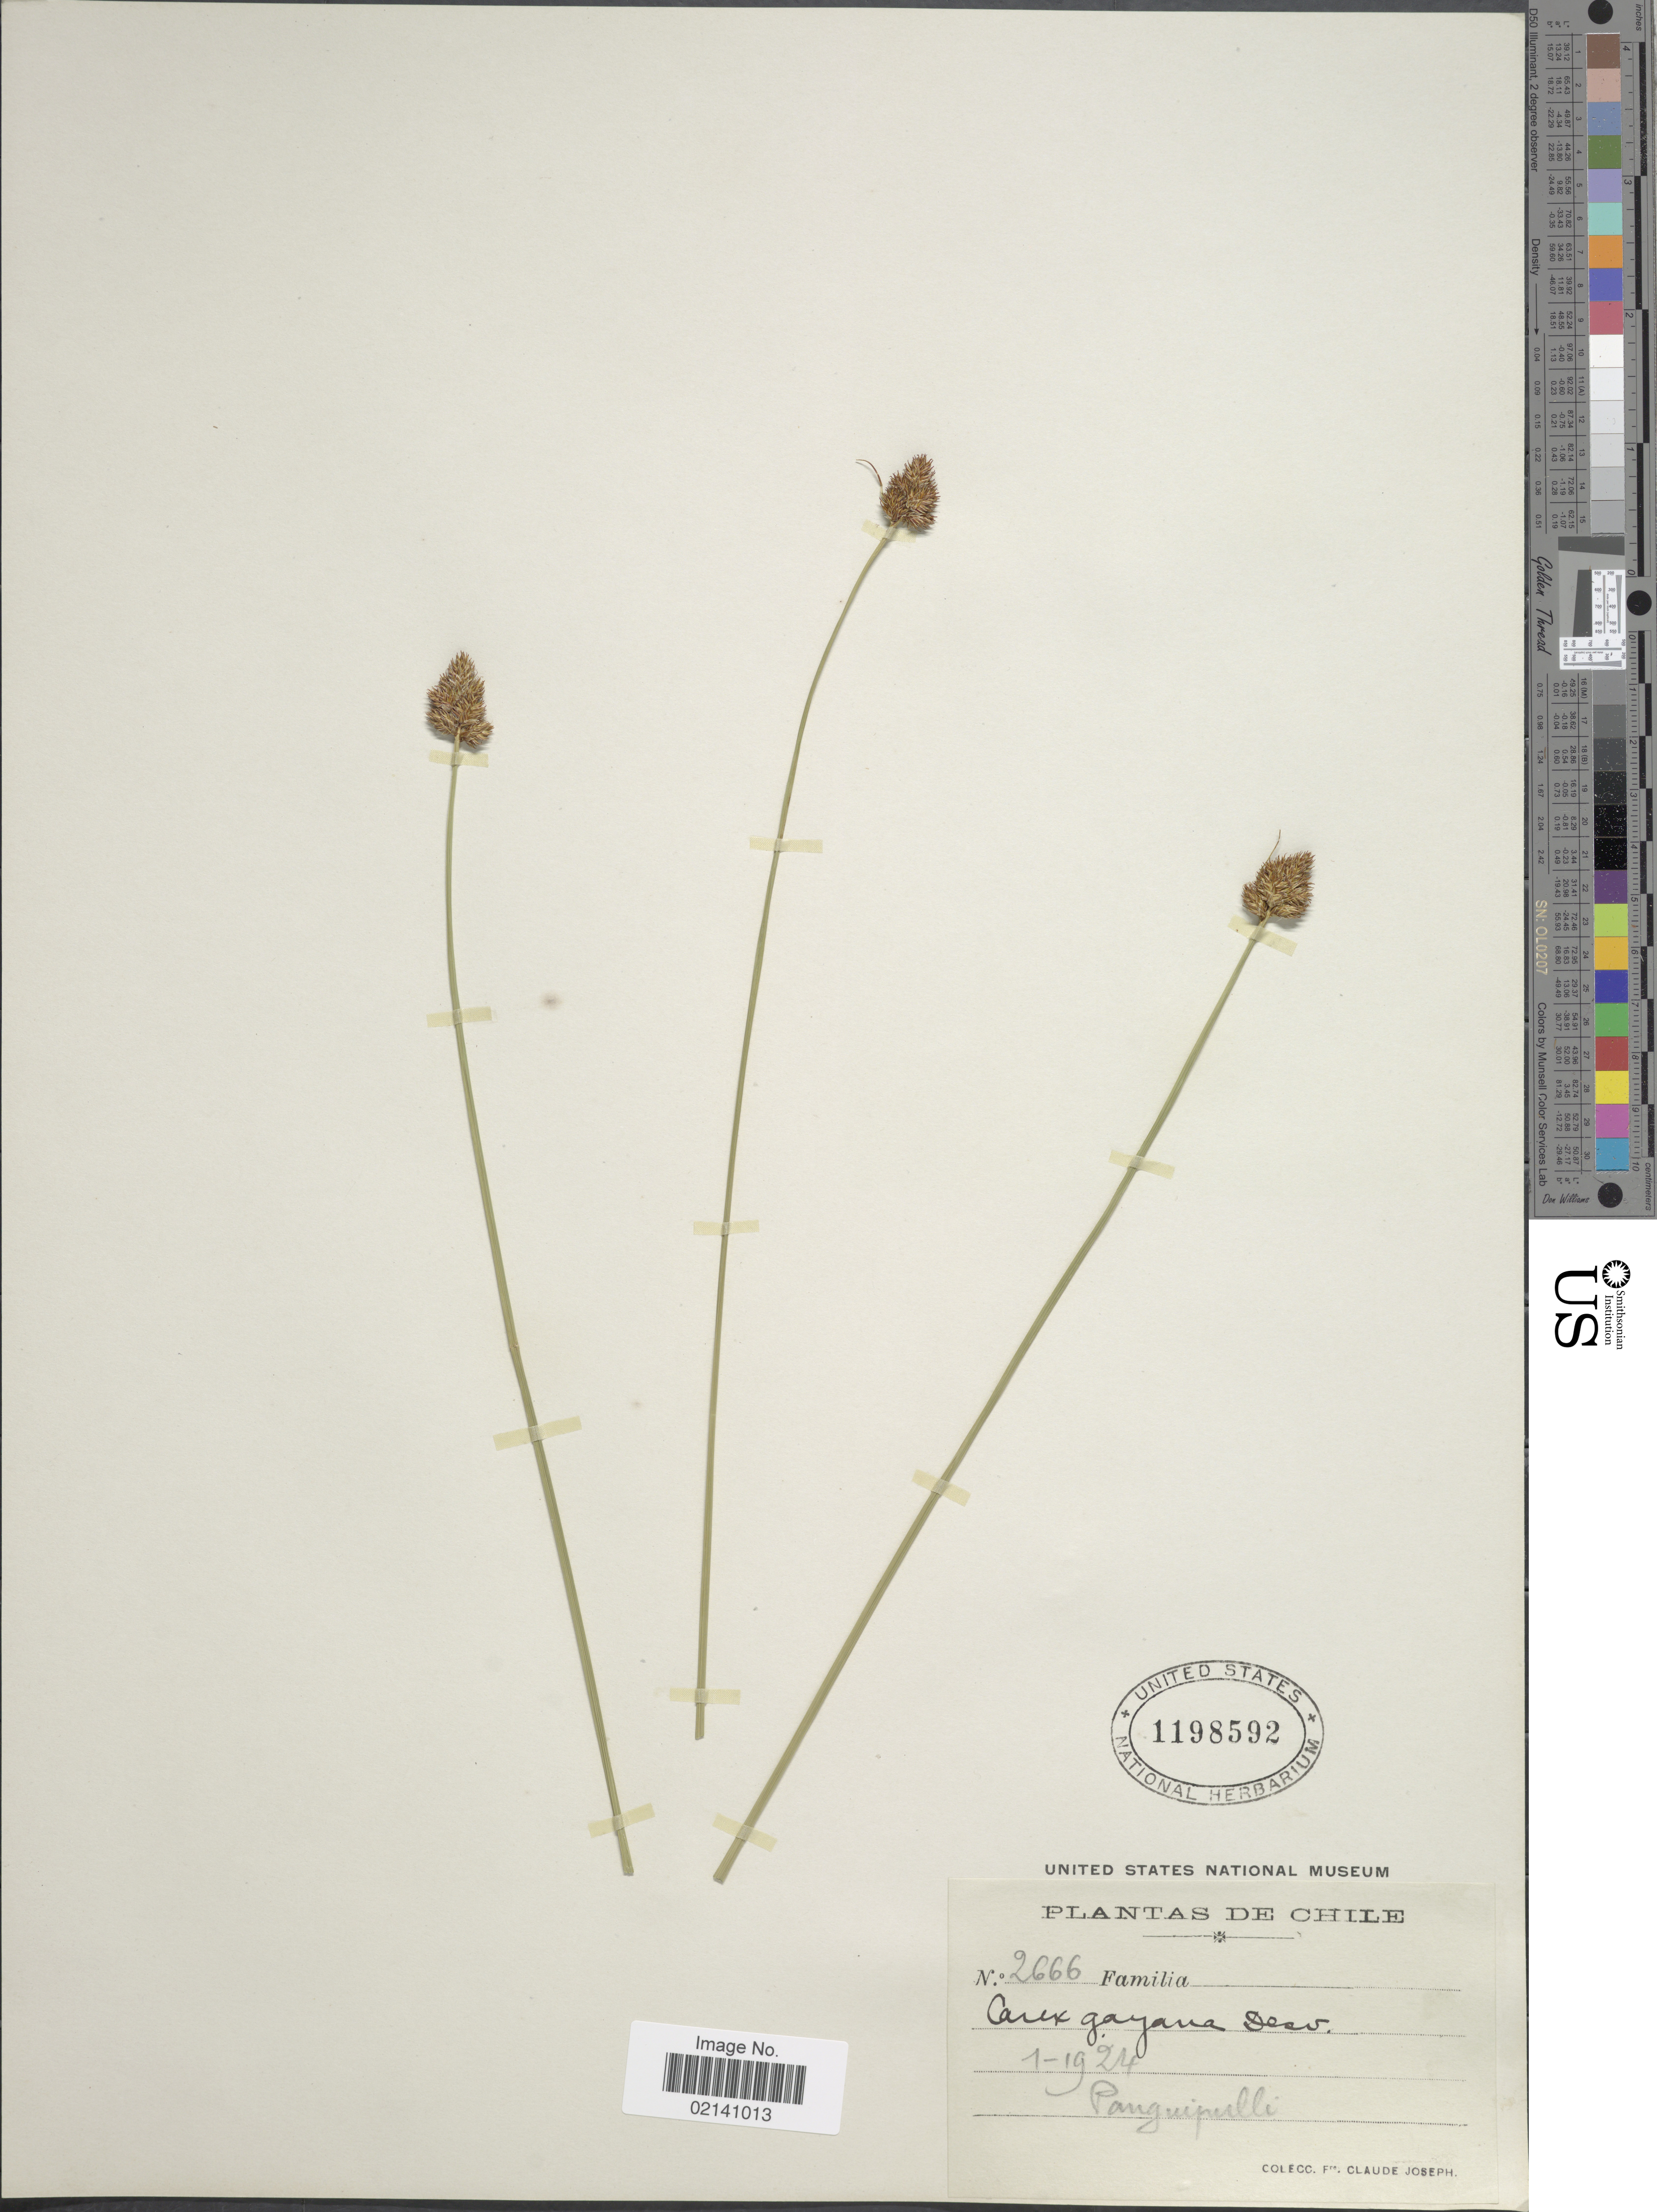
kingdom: Plantae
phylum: Tracheophyta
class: Liliopsida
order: Poales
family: Cyperaceae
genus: Carex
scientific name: Carex macloviana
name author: d'Urv.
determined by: Jimnéz-Mejias, Pedro, (UPOS), Universidad Pablo de Olavide (SPAIN)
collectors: Bro. Claude-Joseph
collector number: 2666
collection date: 1924-01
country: Chile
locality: Panguipulli.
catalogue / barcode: US 1198592